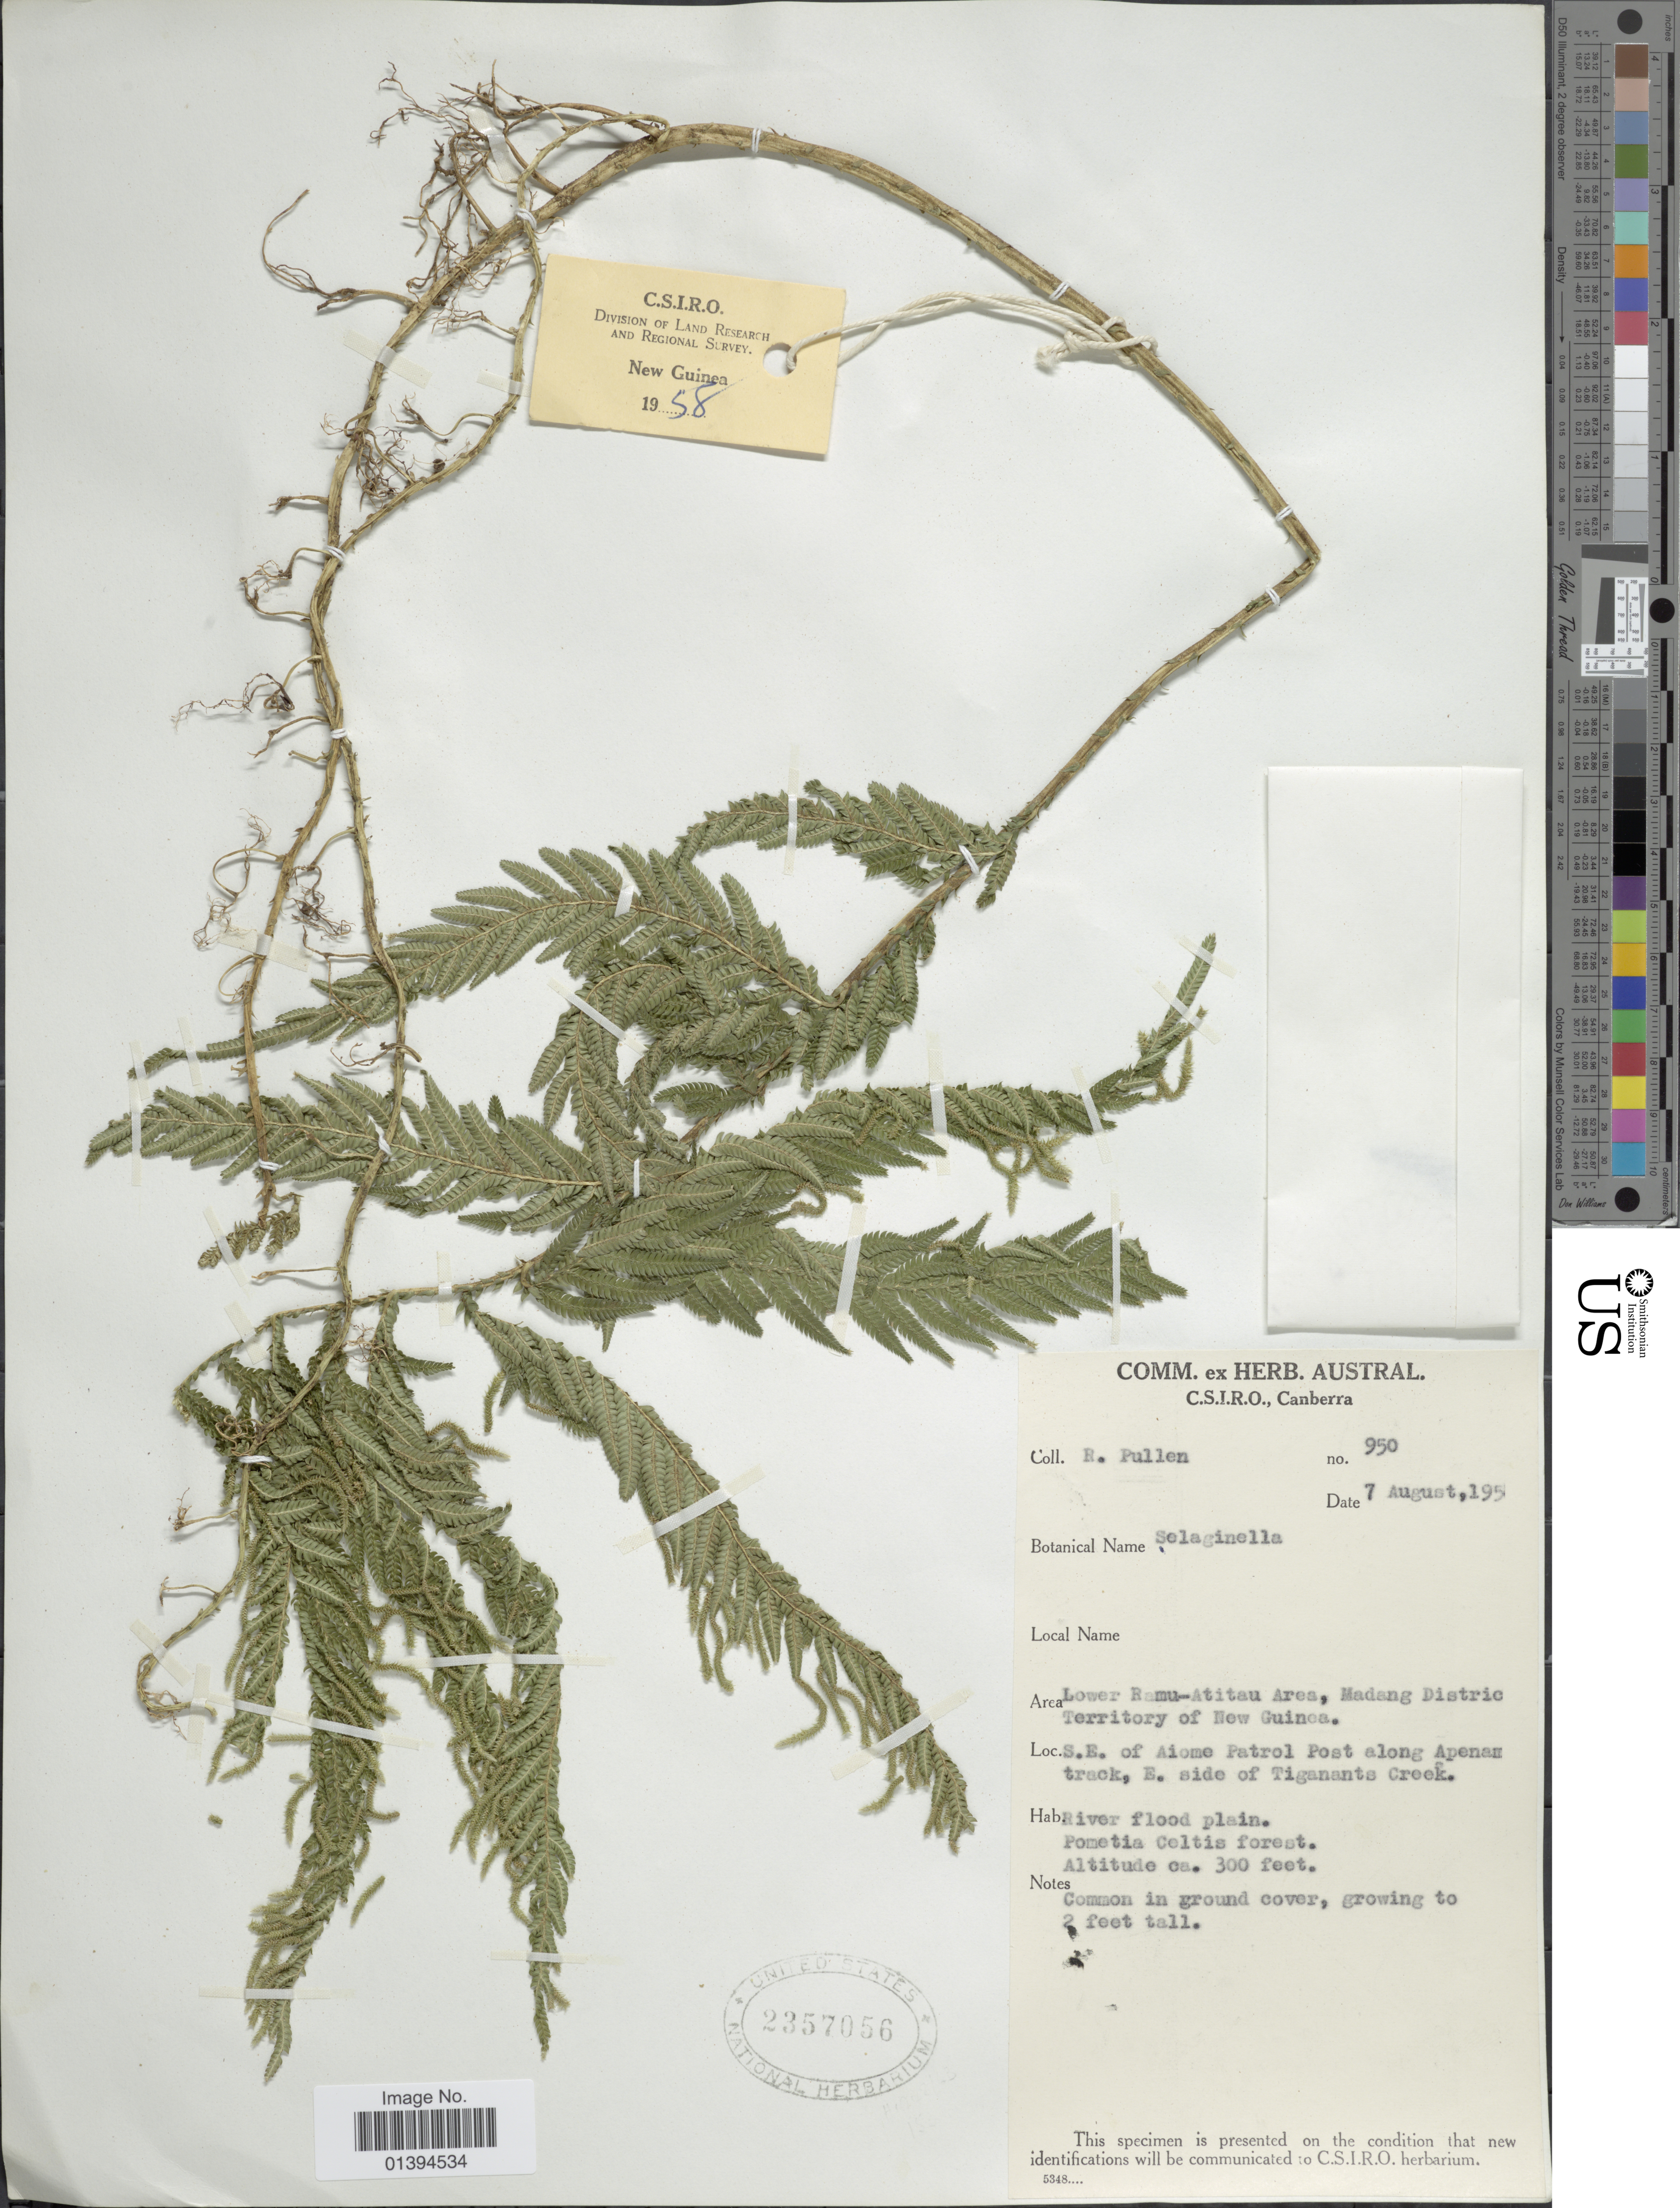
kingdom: Plantae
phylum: Tracheophyta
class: Lycopodiopsida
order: Selaginellales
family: Selaginellaceae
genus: Selaginella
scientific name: Selaginella sp.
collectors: R. Pullen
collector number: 950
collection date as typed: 195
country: Papua New Guinea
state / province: Madang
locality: Lower Ramu-Atitau Area, Territory of New Guinea, S.E. of Aiome Patrol Post along Apenau track, E side of Tiganants Creek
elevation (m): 91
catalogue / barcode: US 2357056